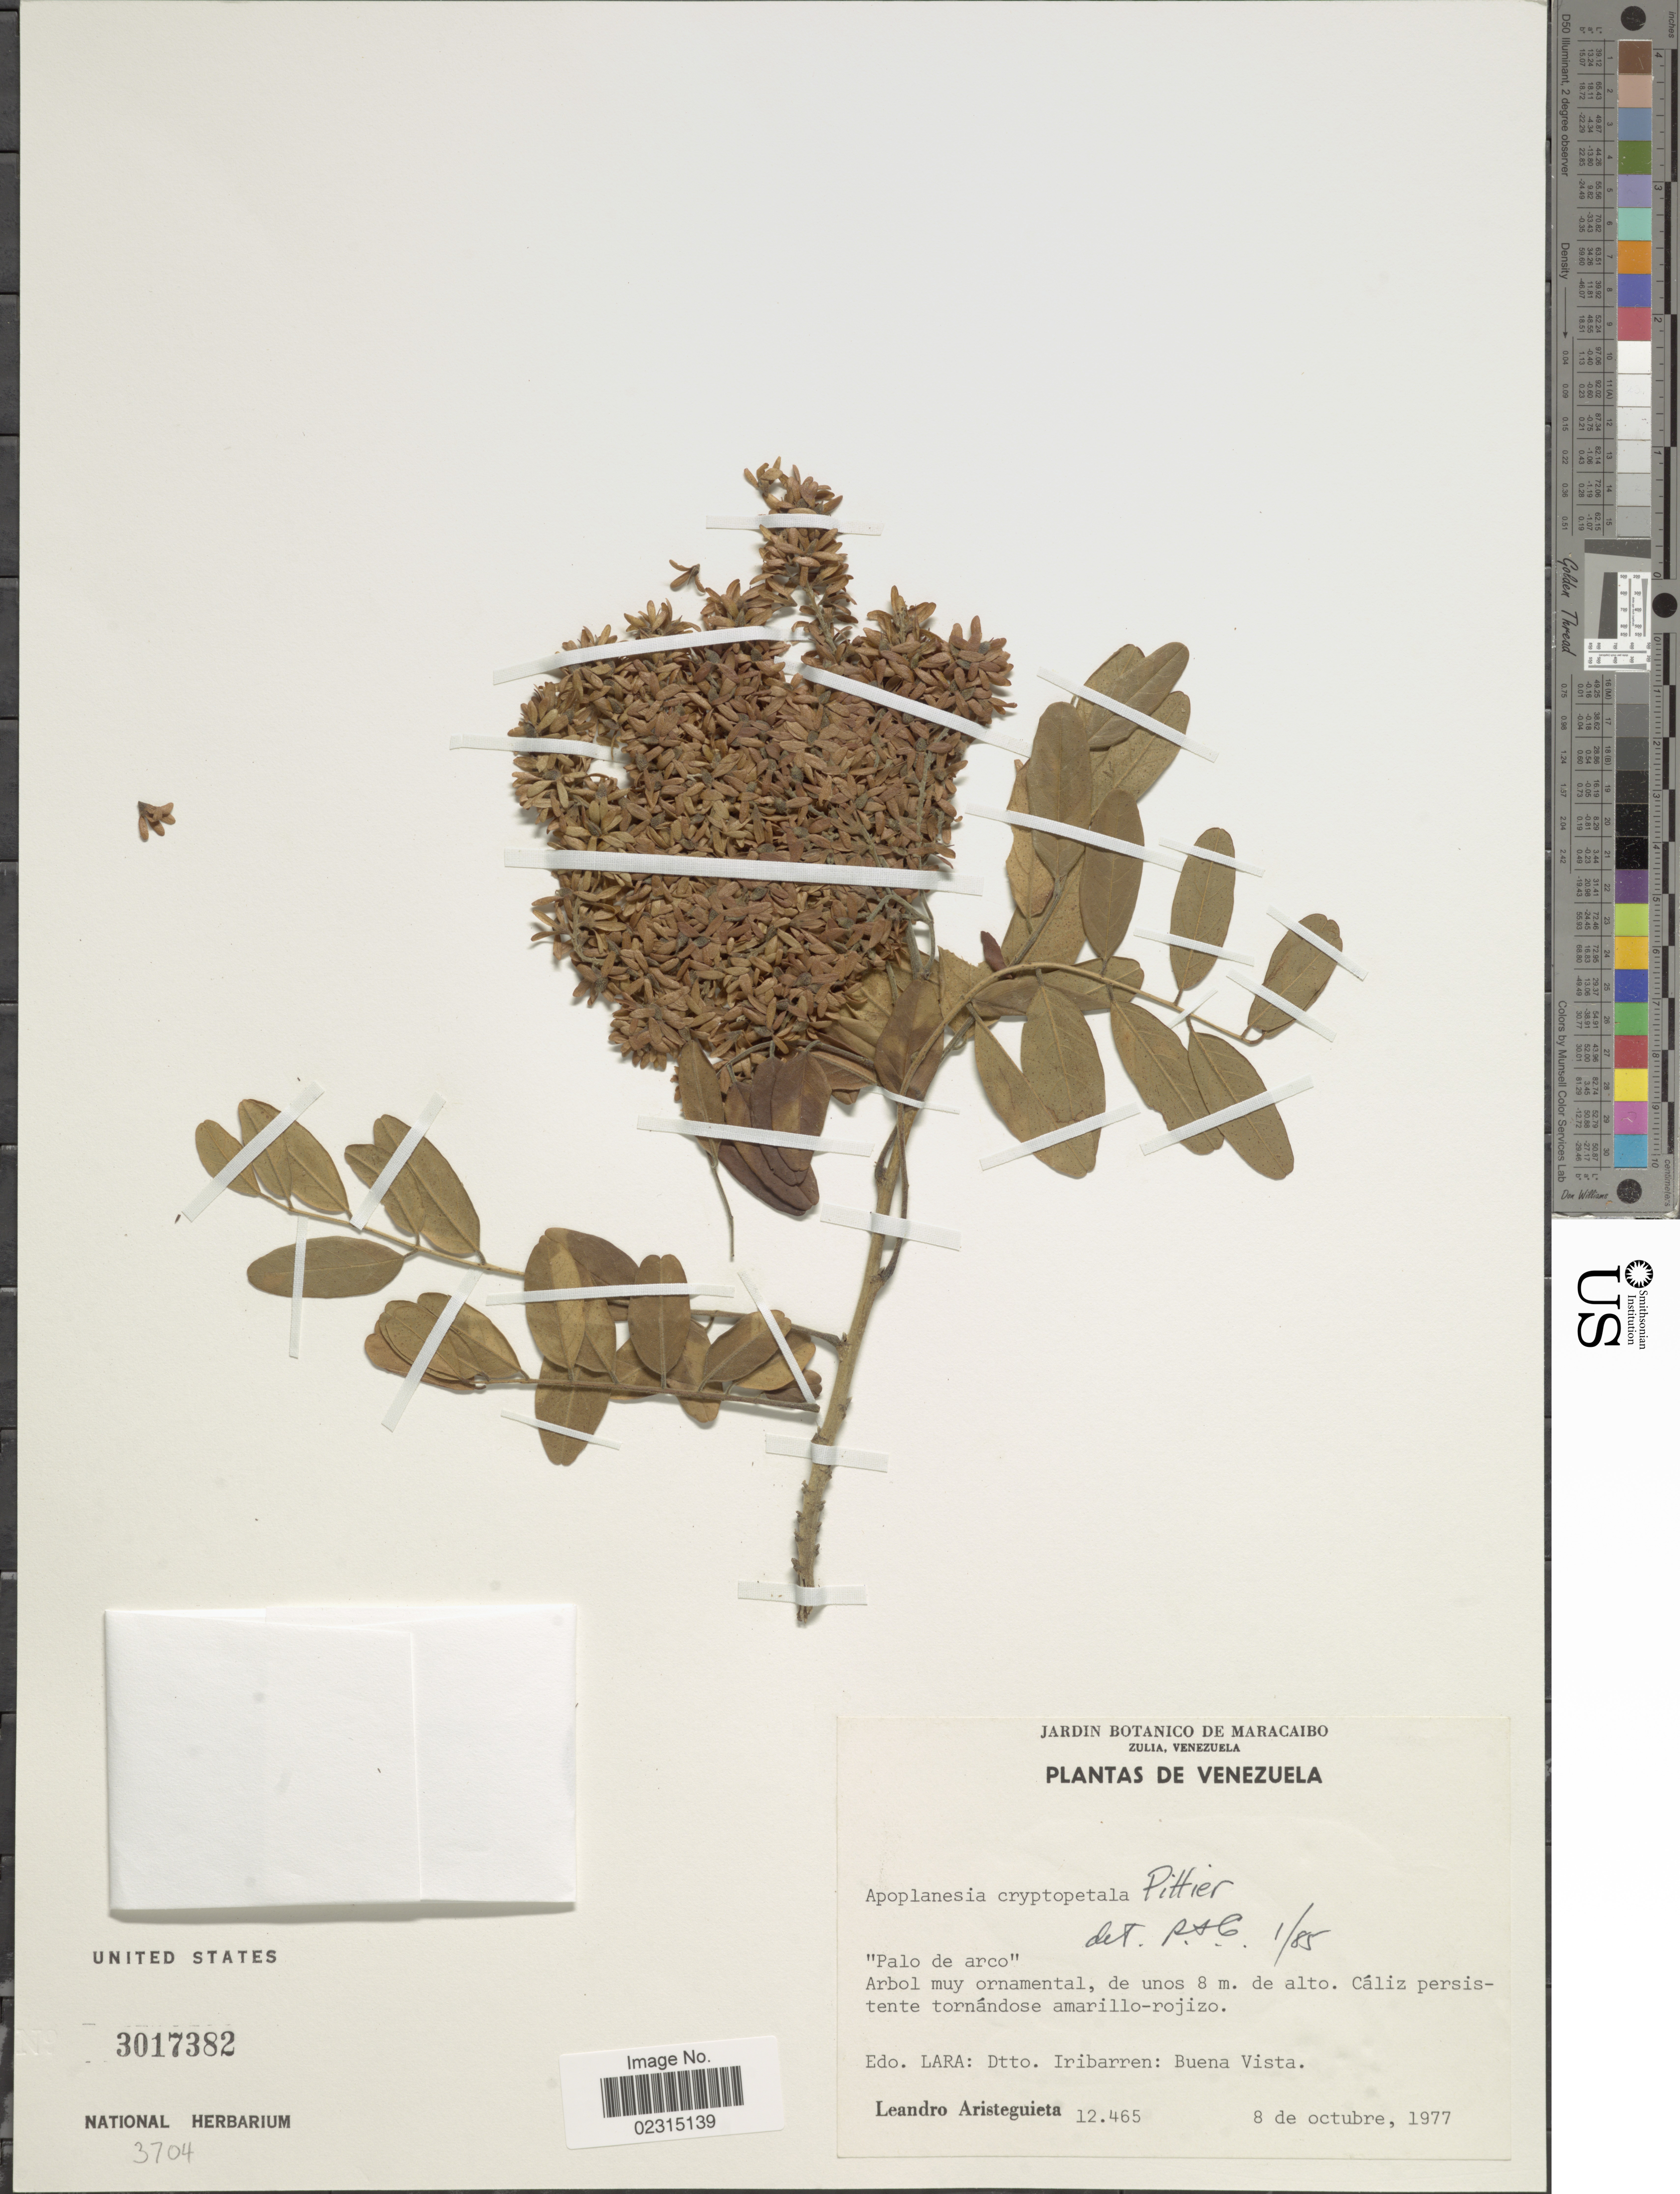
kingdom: Plantae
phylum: Tracheophyta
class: Magnoliopsida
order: Fabales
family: Fabaceae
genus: Apoplanesia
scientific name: Apoplanesia cryptopetala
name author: Pittier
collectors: L. Aristeguieta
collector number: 12465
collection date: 1977-10-08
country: Venezuela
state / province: Lara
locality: Edo. Lara: Dtto. Iribarren: Buena Vista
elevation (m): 8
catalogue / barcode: US 3017382